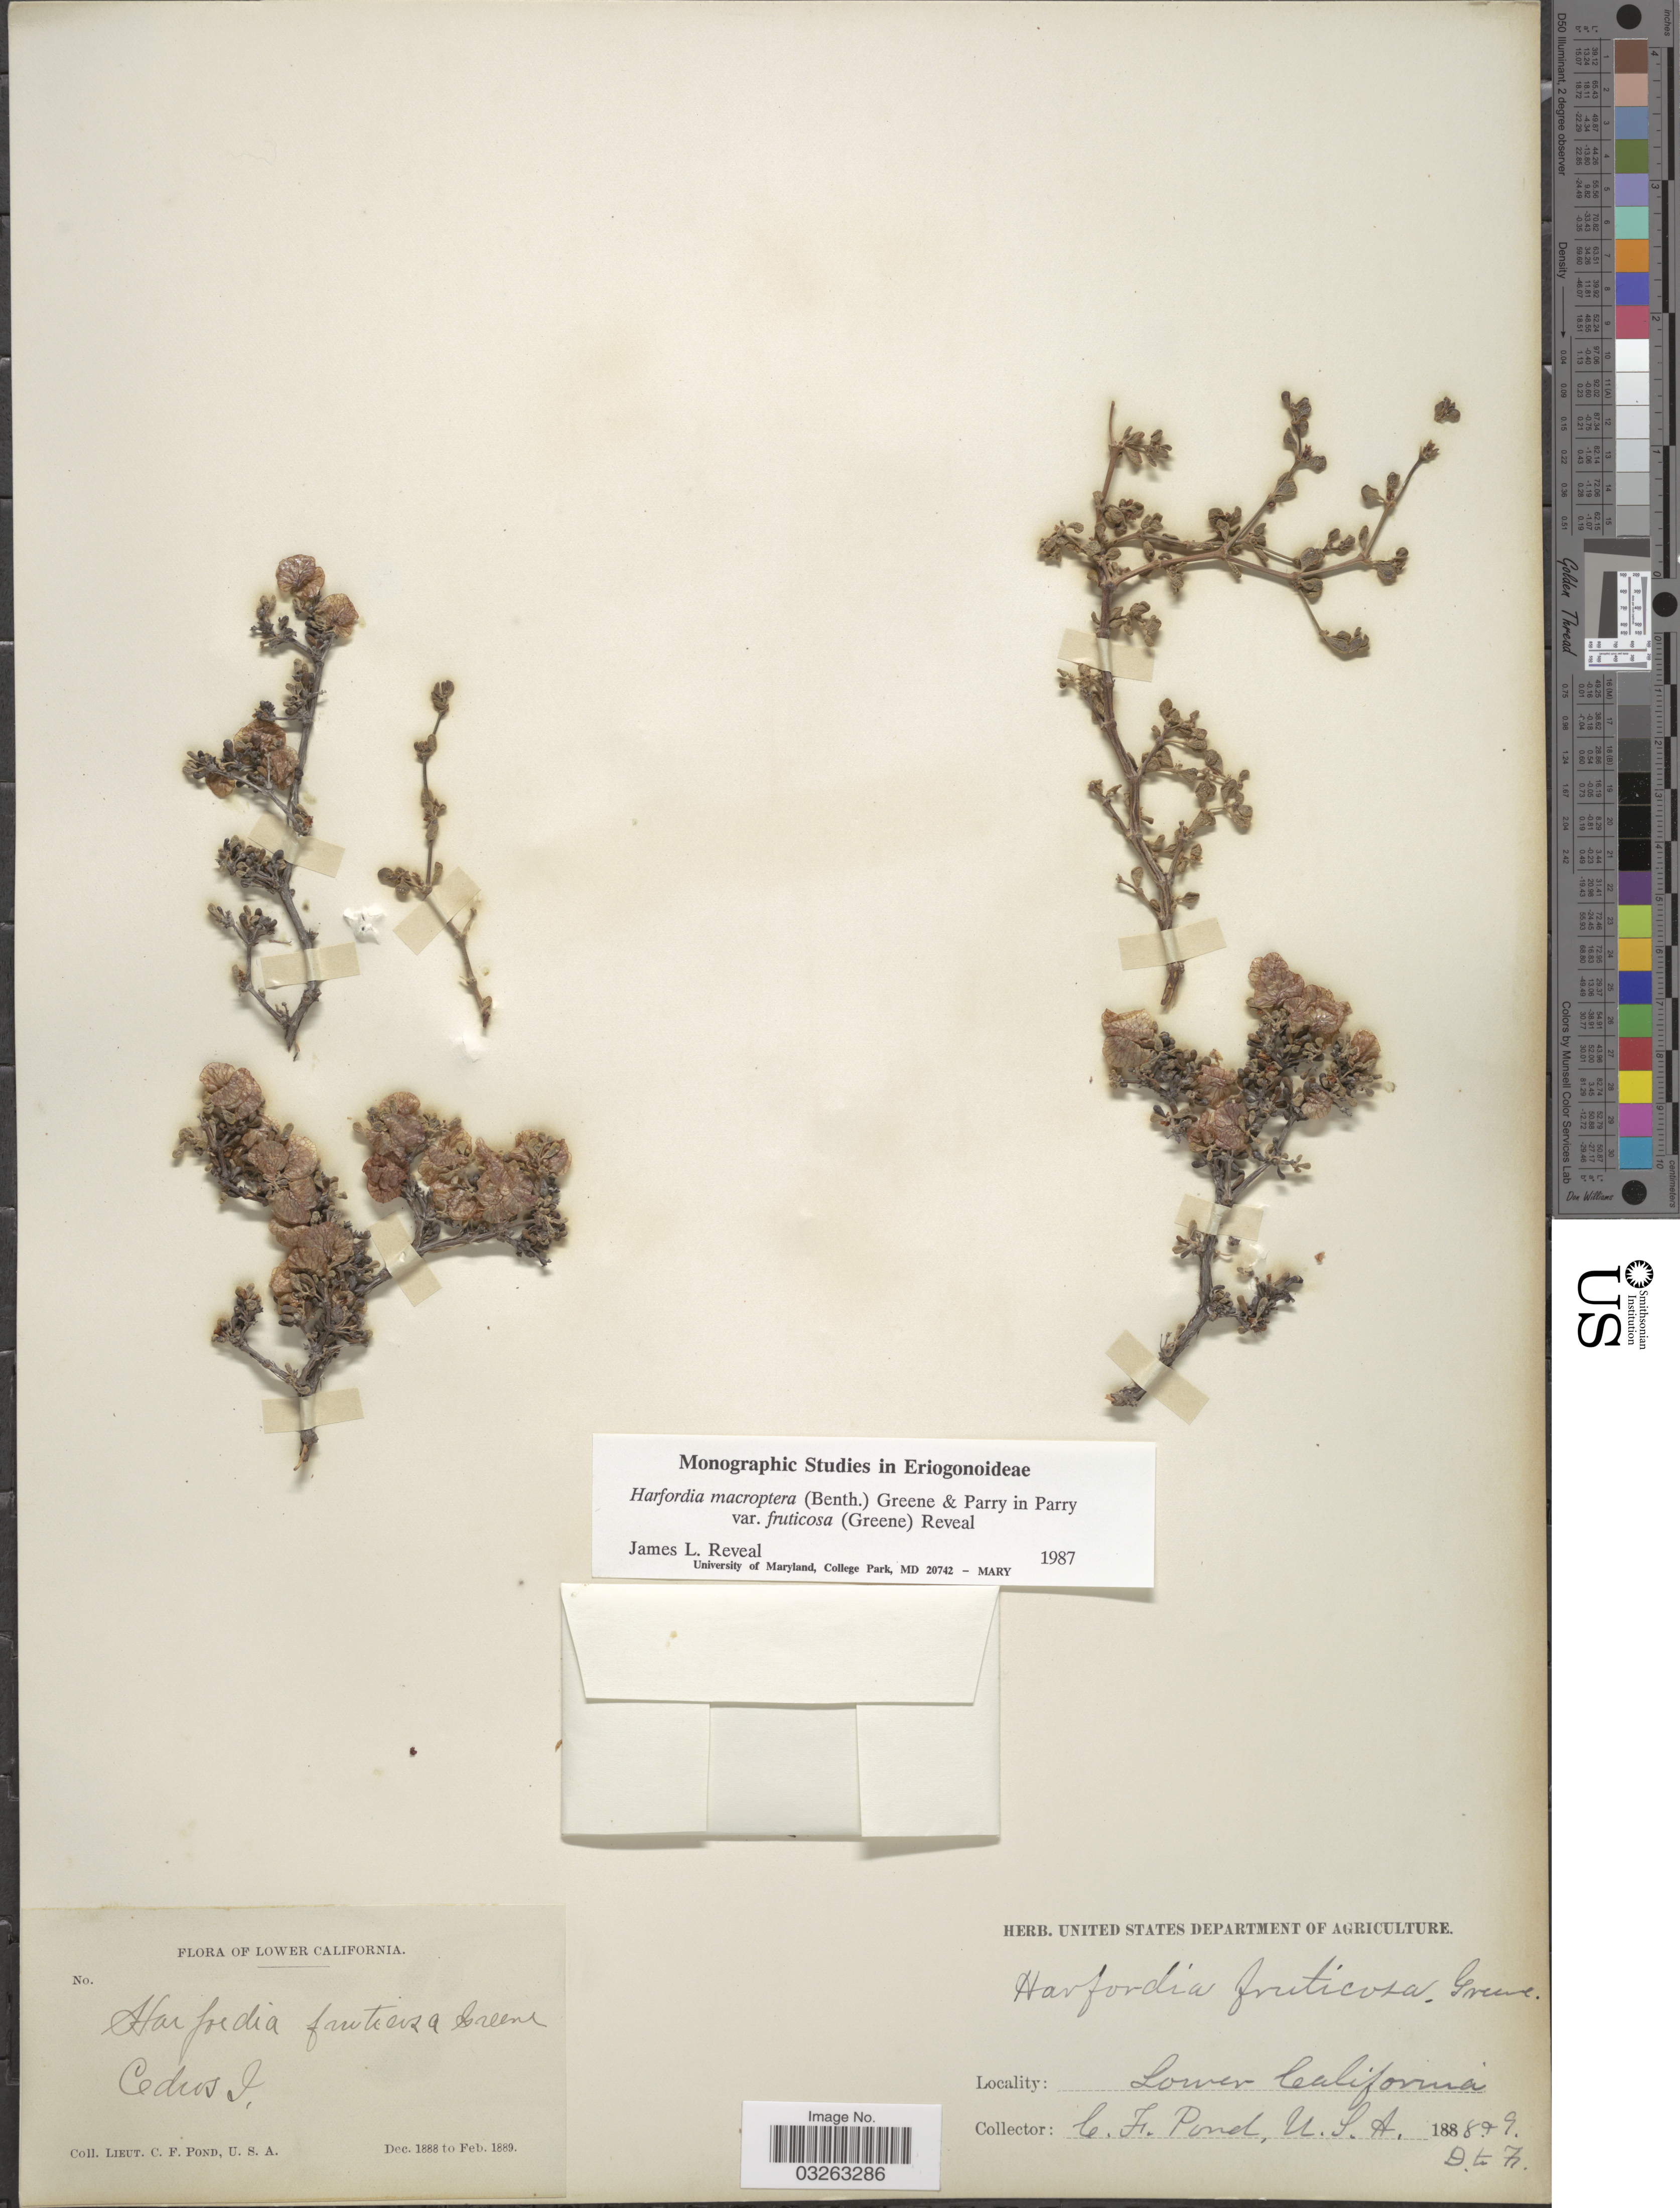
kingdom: Plantae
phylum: Tracheophyta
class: Magnoliopsida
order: Caryophyllales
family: Polygonaceae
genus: Harfordia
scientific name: Harfordia macroptera var. fruticosa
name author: (Greene) Reveal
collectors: C. Pond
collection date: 1888-12/1889-02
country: Mexico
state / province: Baja California Norte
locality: Lower California. Cedros I.